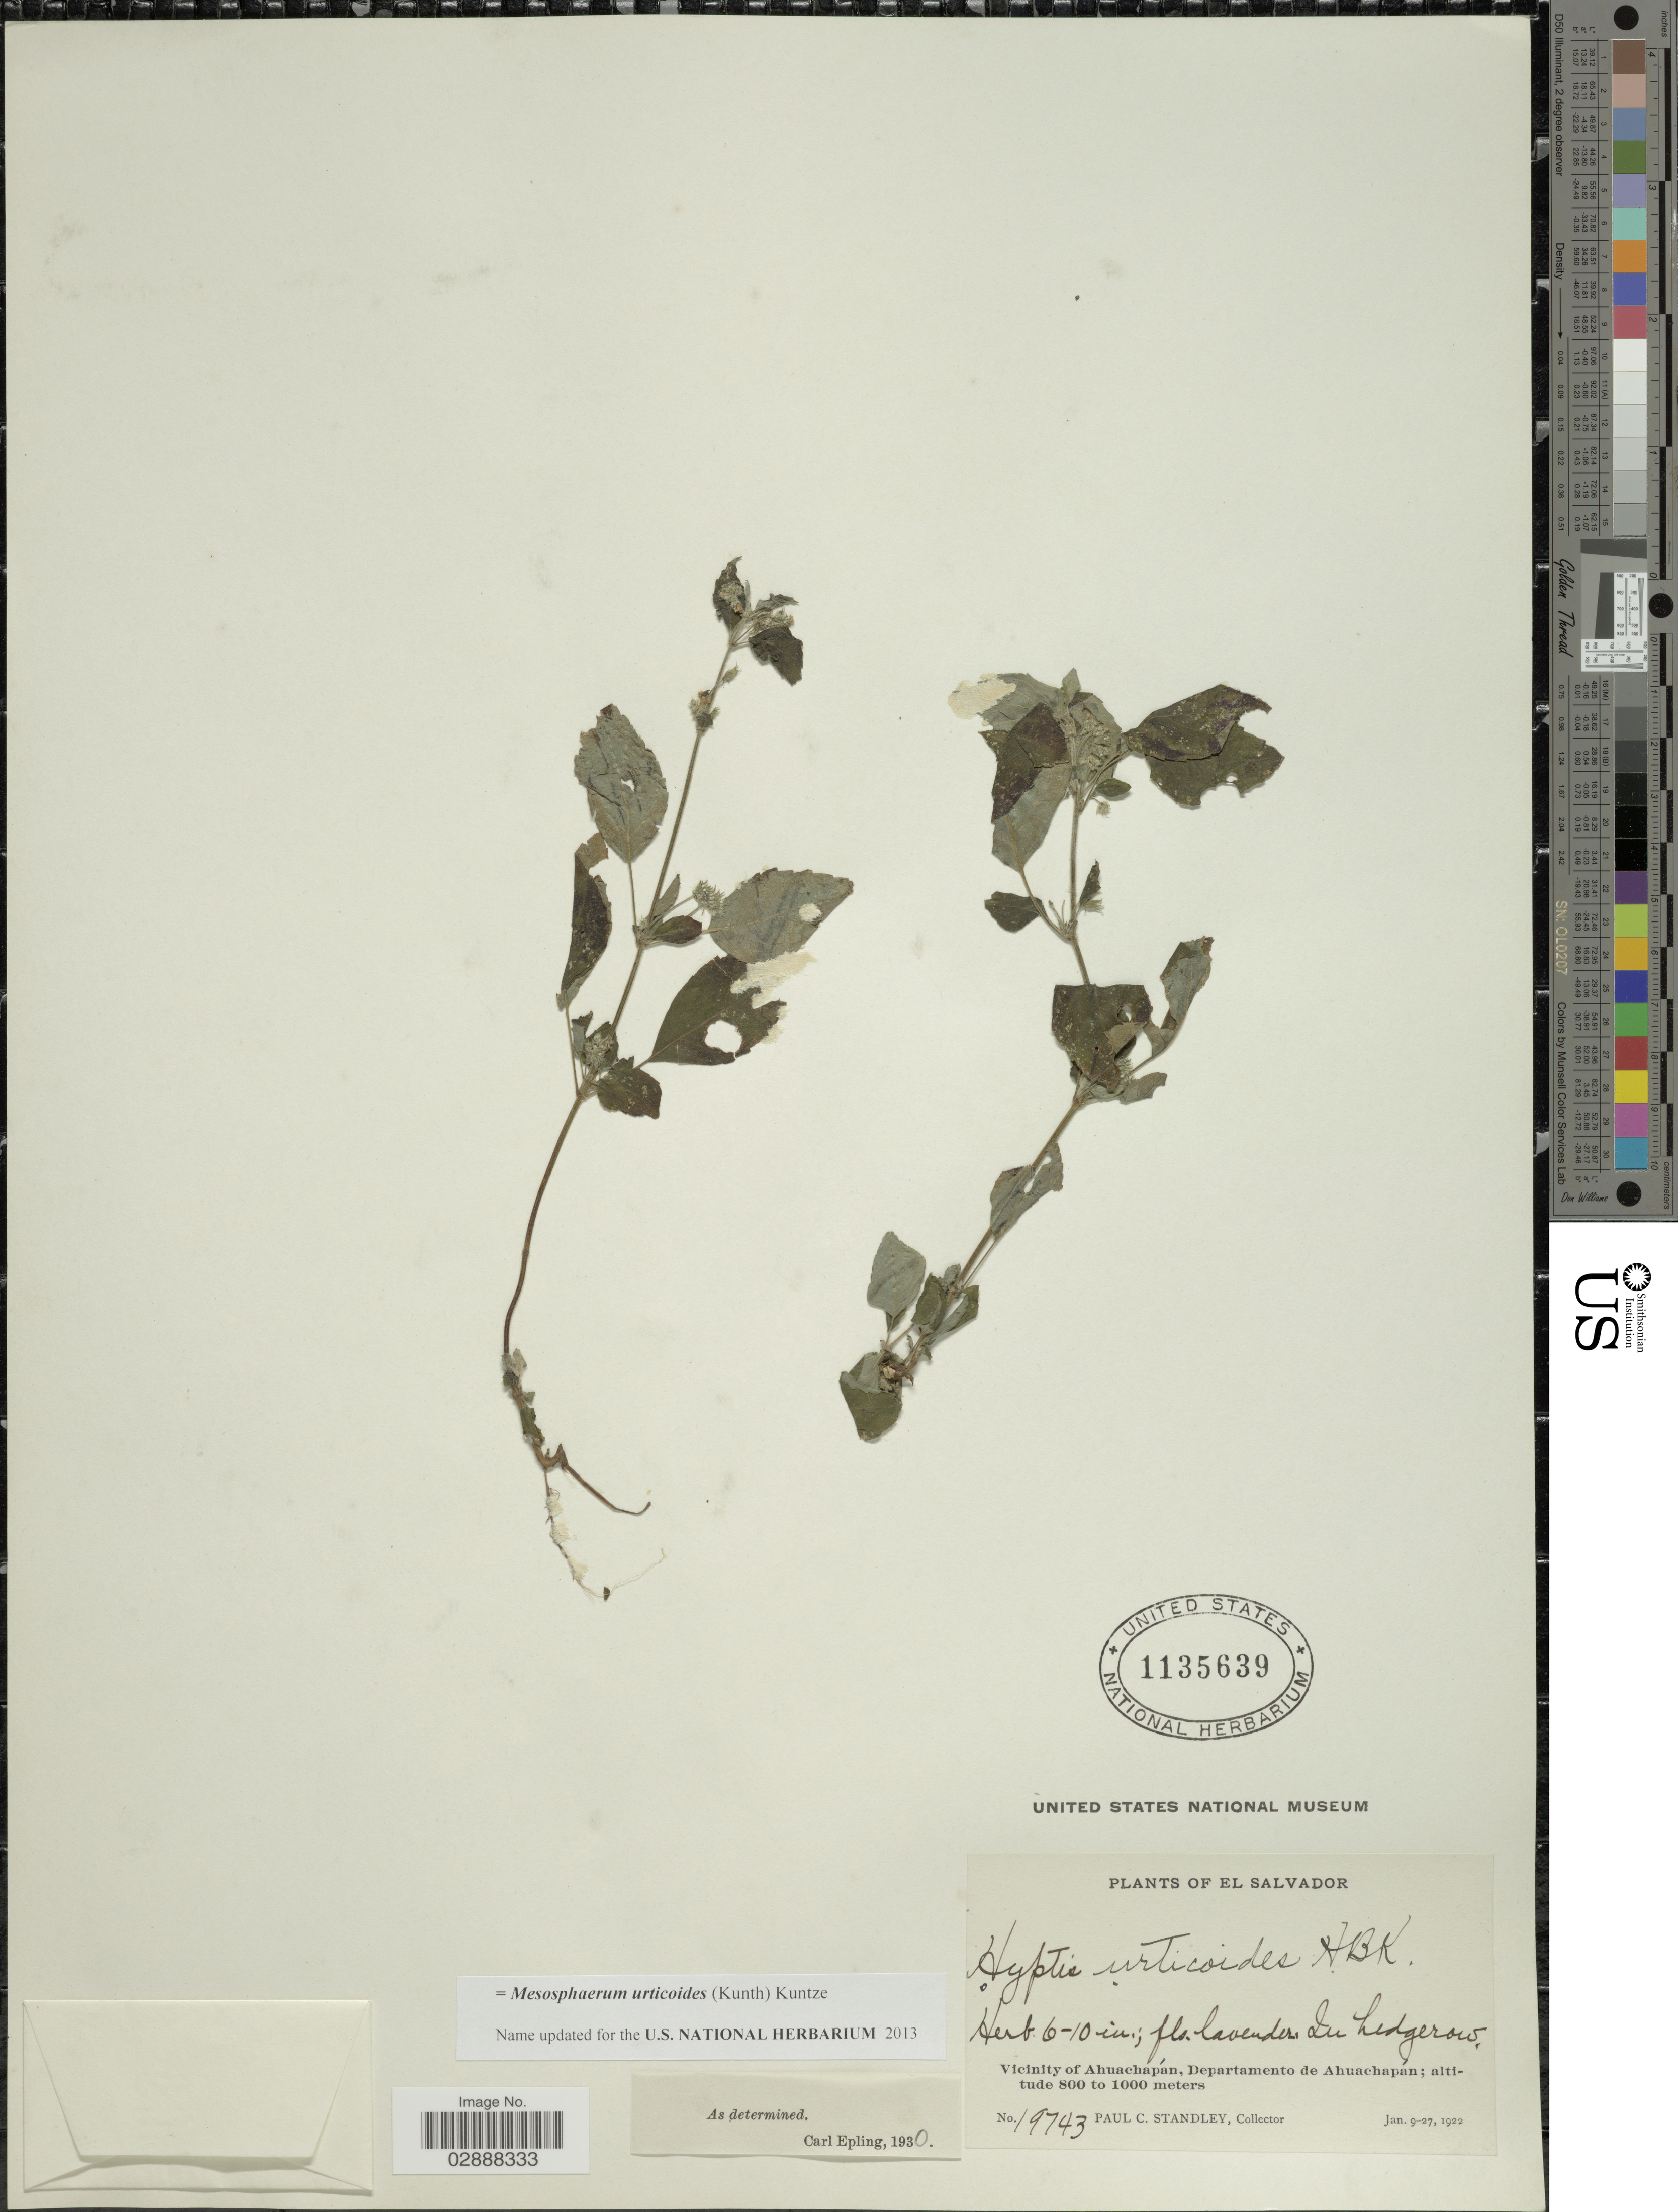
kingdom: Plantae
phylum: Tracheophyta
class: Magnoliopsida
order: Lamiales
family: Lamiaceae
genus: Mesosphaerum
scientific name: Mesosphaerum urticoides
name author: (Kunth) Kuntze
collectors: P. C. Standley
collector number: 19743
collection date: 1922-01-09/1922-01-27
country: El Salvador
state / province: Ahuachapan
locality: Vicinity of Ahuachapán, Departamento de Ahuachapán.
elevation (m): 800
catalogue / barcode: US 1135639